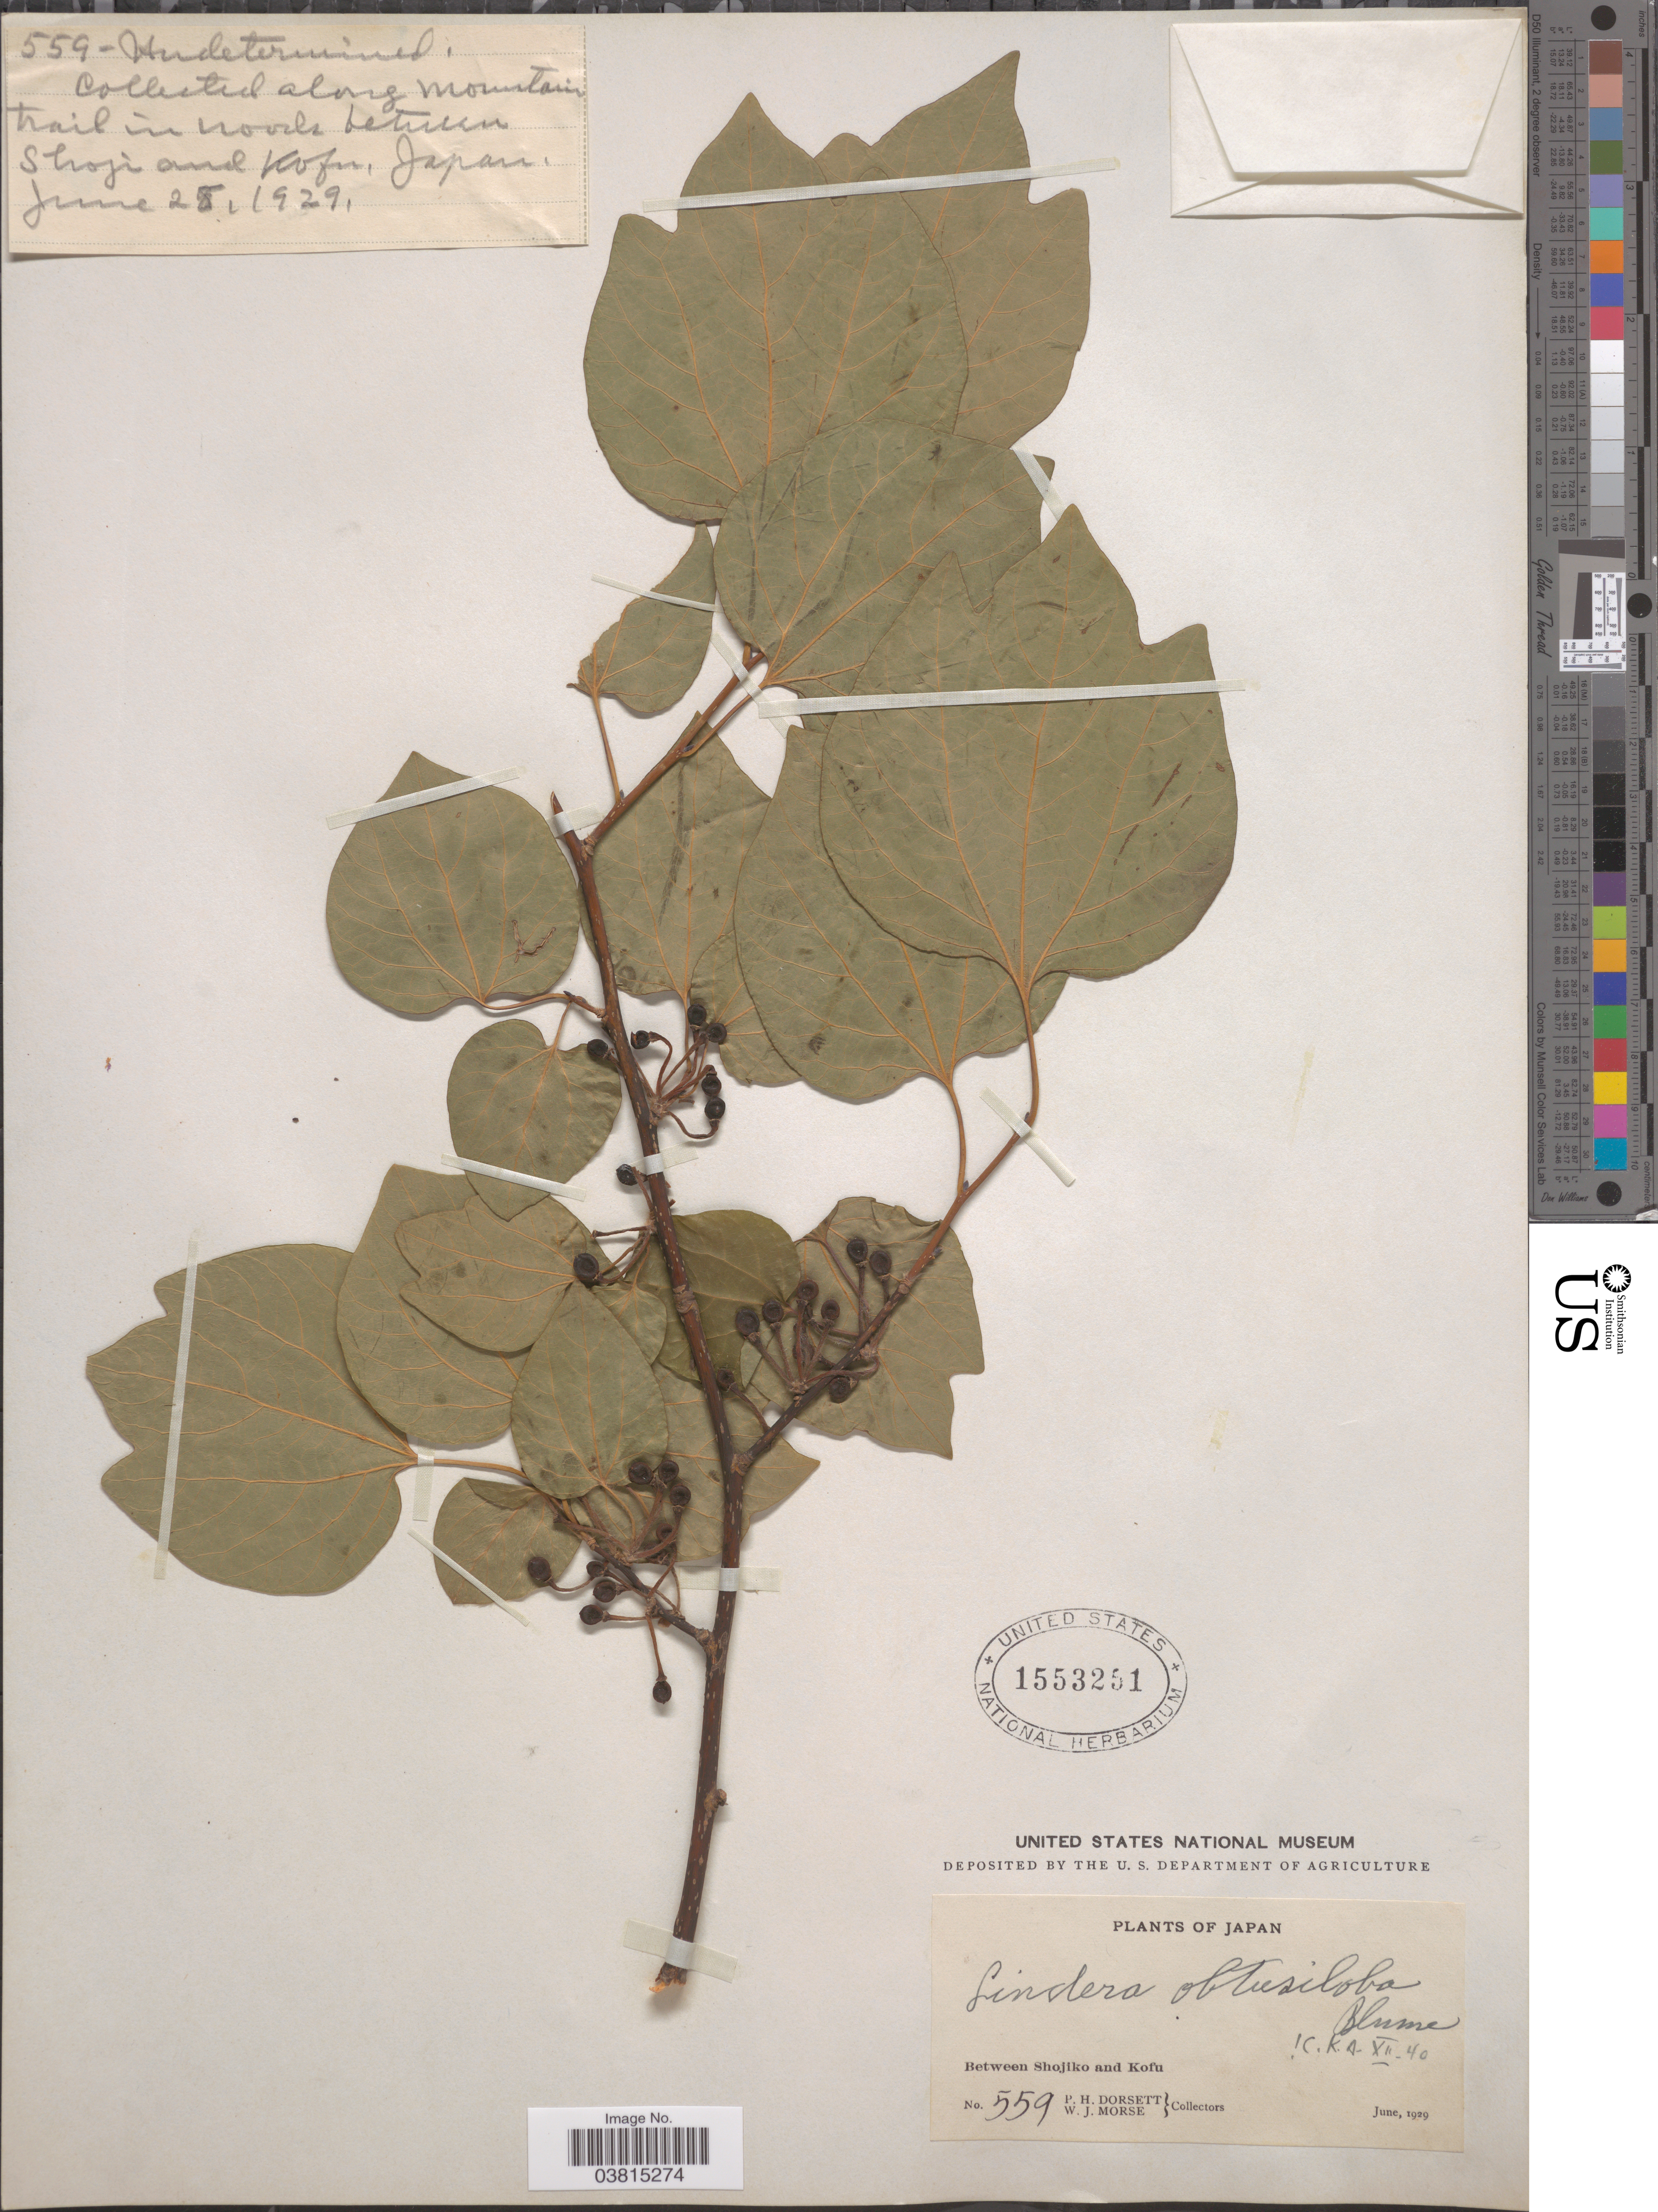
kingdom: Plantae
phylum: Tracheophyta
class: Magnoliopsida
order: Laurales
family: Lauraceae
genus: Lindera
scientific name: Lindera obtusiloba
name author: Blume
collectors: P. H. Dorsett & W. J. Morse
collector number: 559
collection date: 1929-06-25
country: Japan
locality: Between Shojiko and Kofu.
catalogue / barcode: US 1553251